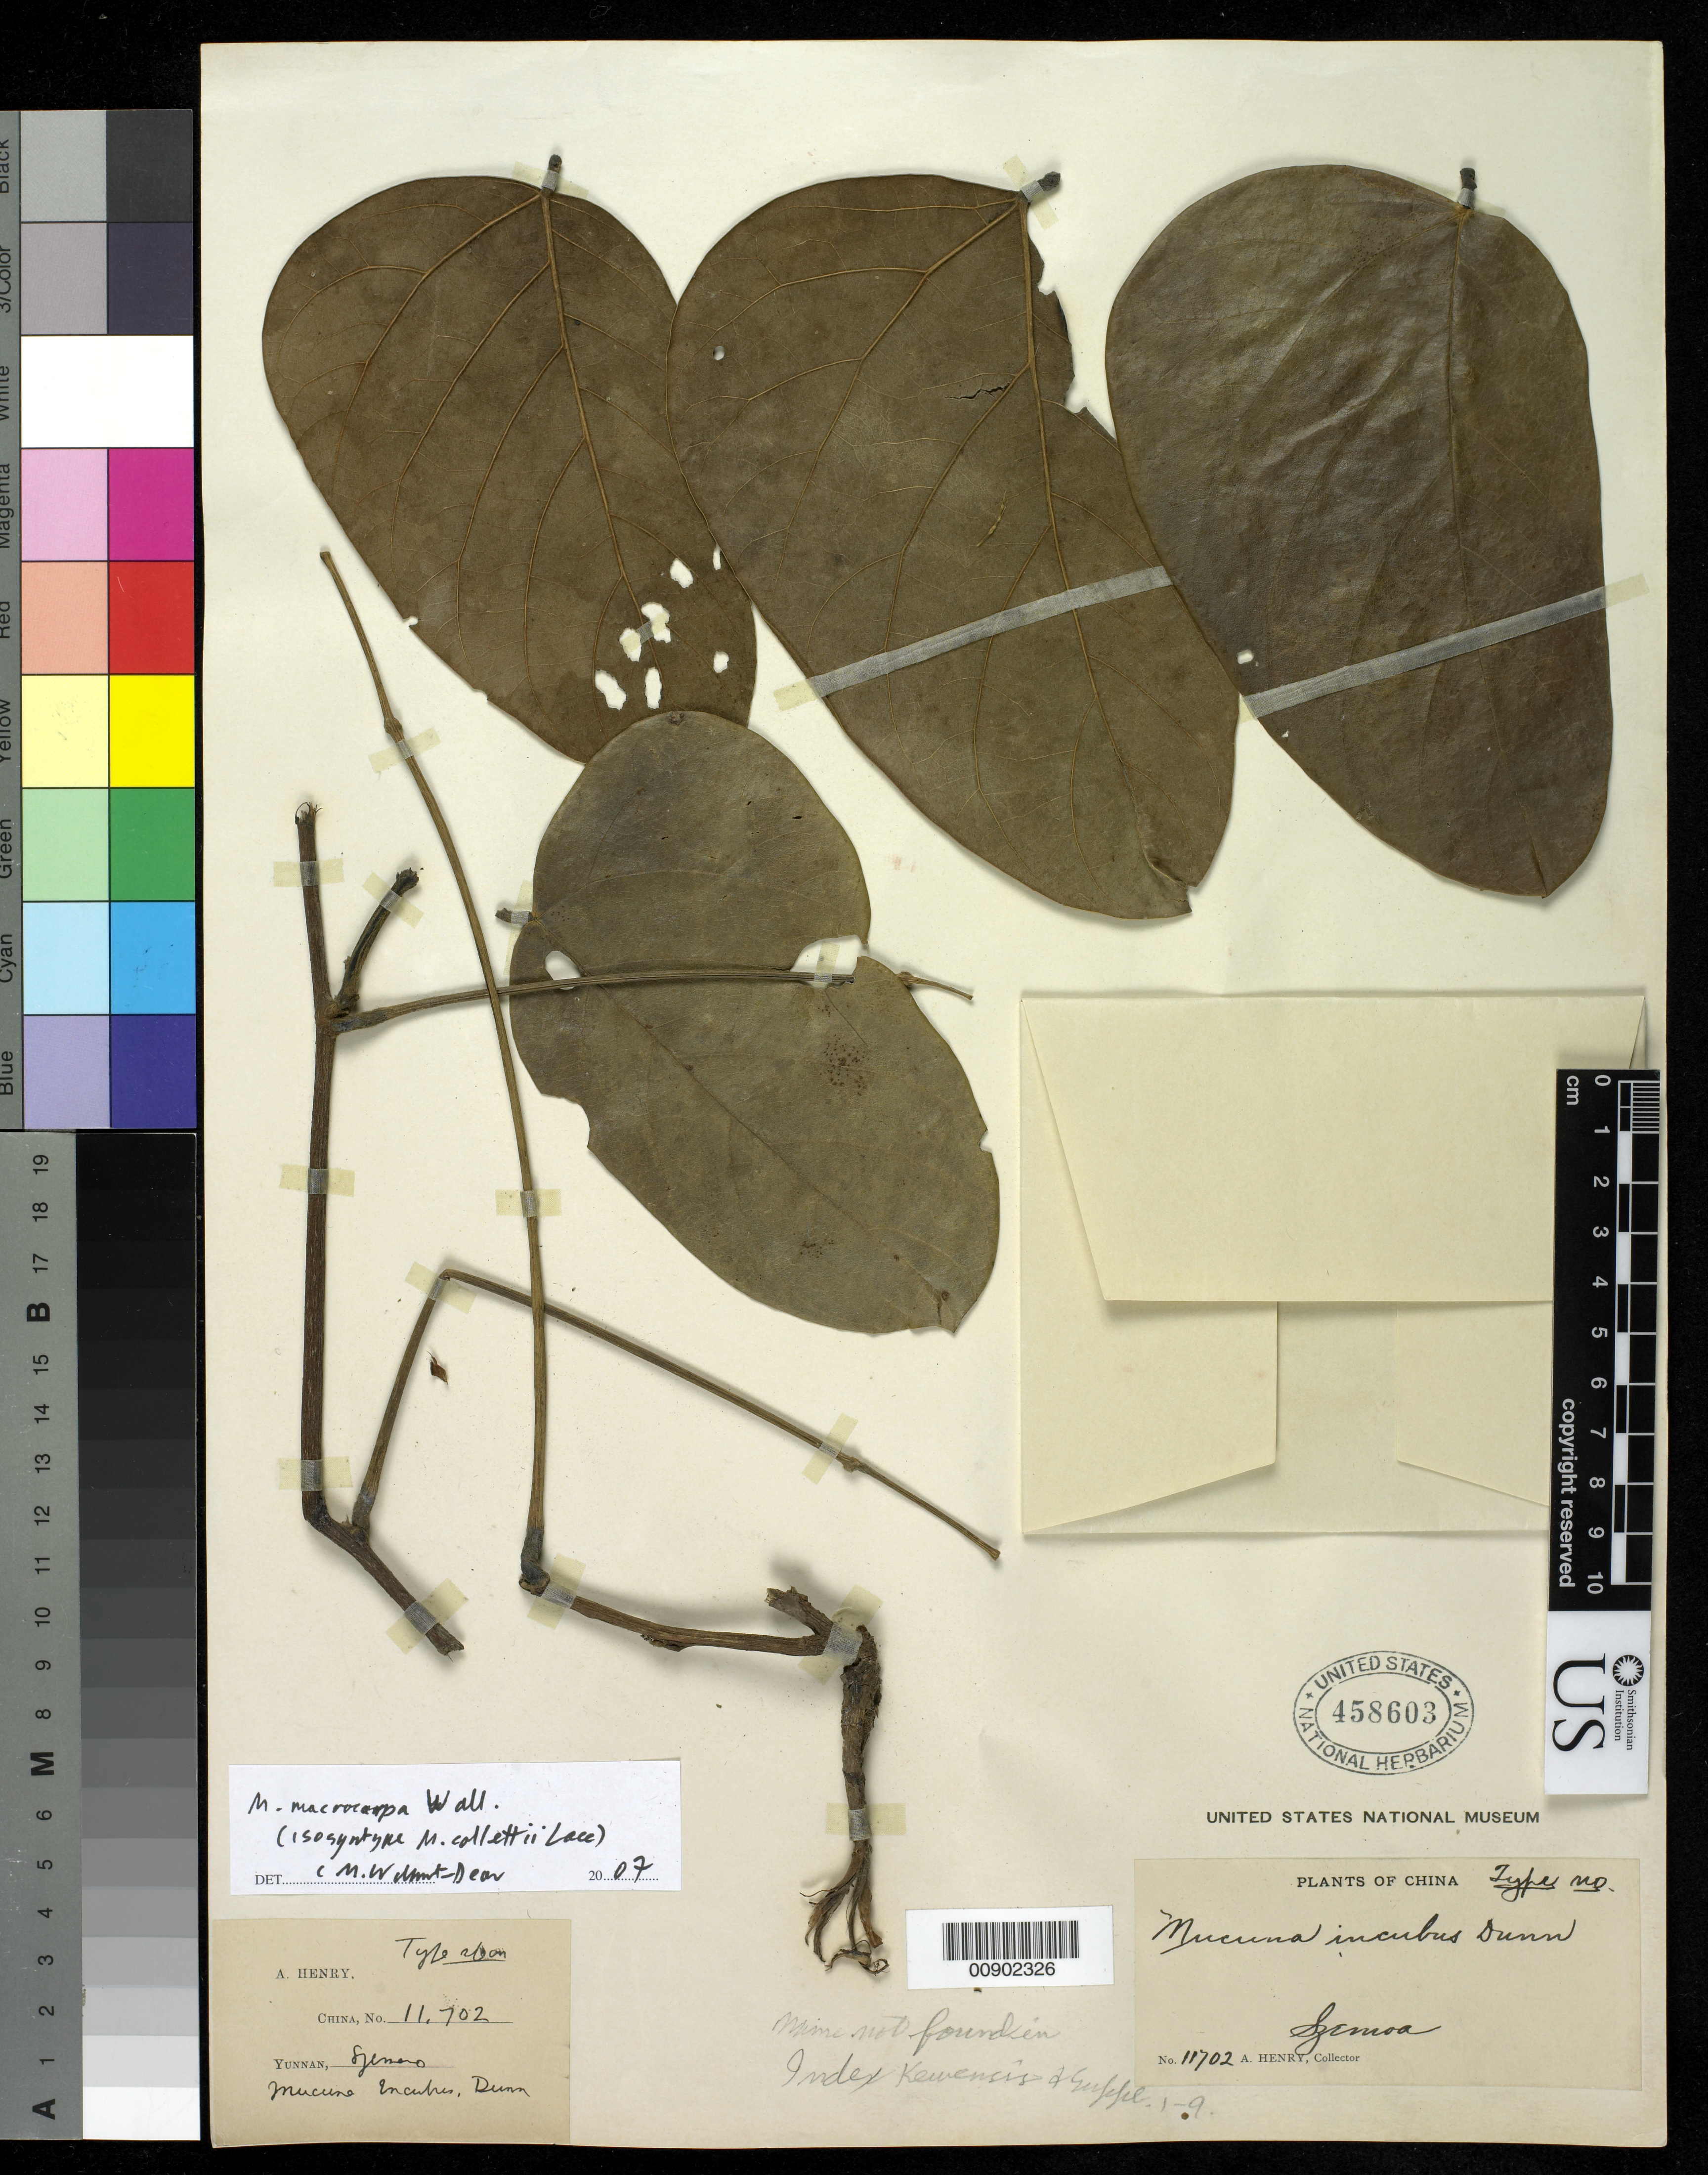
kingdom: Plantae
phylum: Tracheophyta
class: Magnoliopsida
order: Fabales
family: Fabaceae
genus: Mucuna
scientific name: Mucuna collettii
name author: Lace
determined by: Wilmot-Dear, C. M.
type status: Isosyntype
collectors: A. Henry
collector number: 11702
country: China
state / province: Yunnan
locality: Szemao.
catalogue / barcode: US 458603